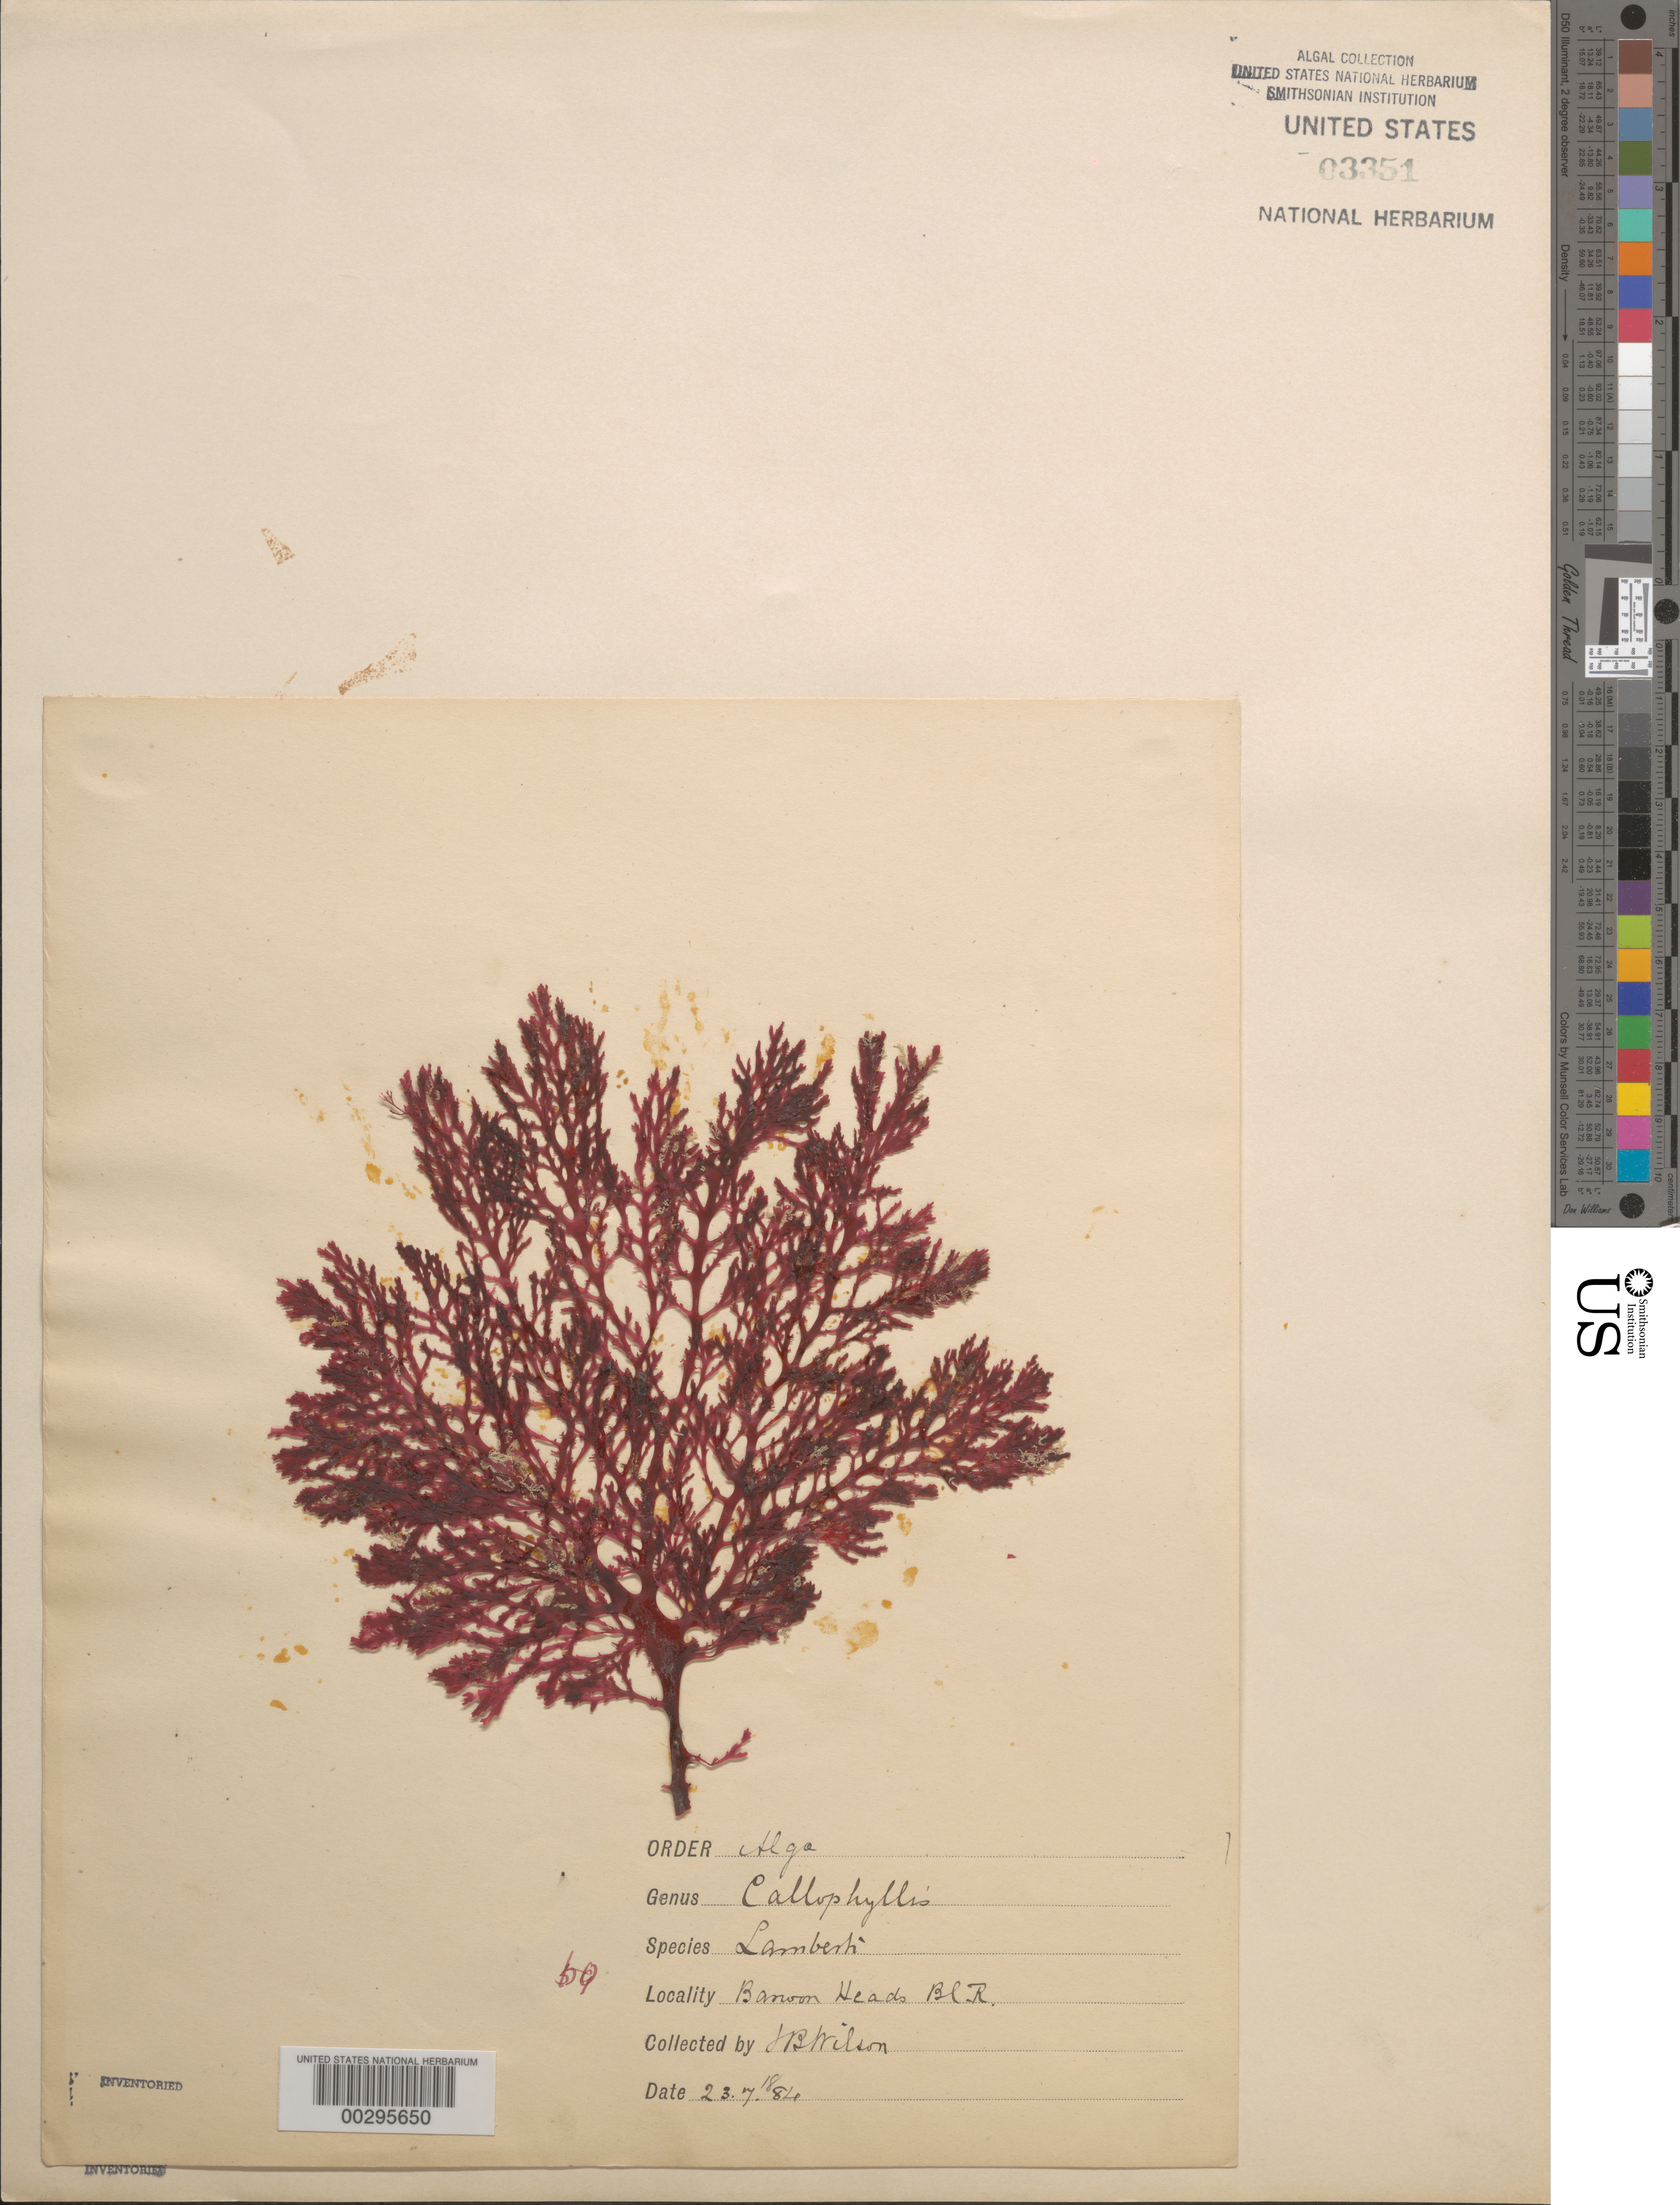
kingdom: Plantae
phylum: Rhodophyta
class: Florideophyceae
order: Gigartinales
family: Kallymeniaceae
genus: Callophyllis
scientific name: Callophyllis lambertii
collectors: J. B. Wilson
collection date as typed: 23 Jul 1884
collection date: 1884-07-23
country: Australia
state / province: New South Wales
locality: Barwon Heads, Darling River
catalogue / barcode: US 3351